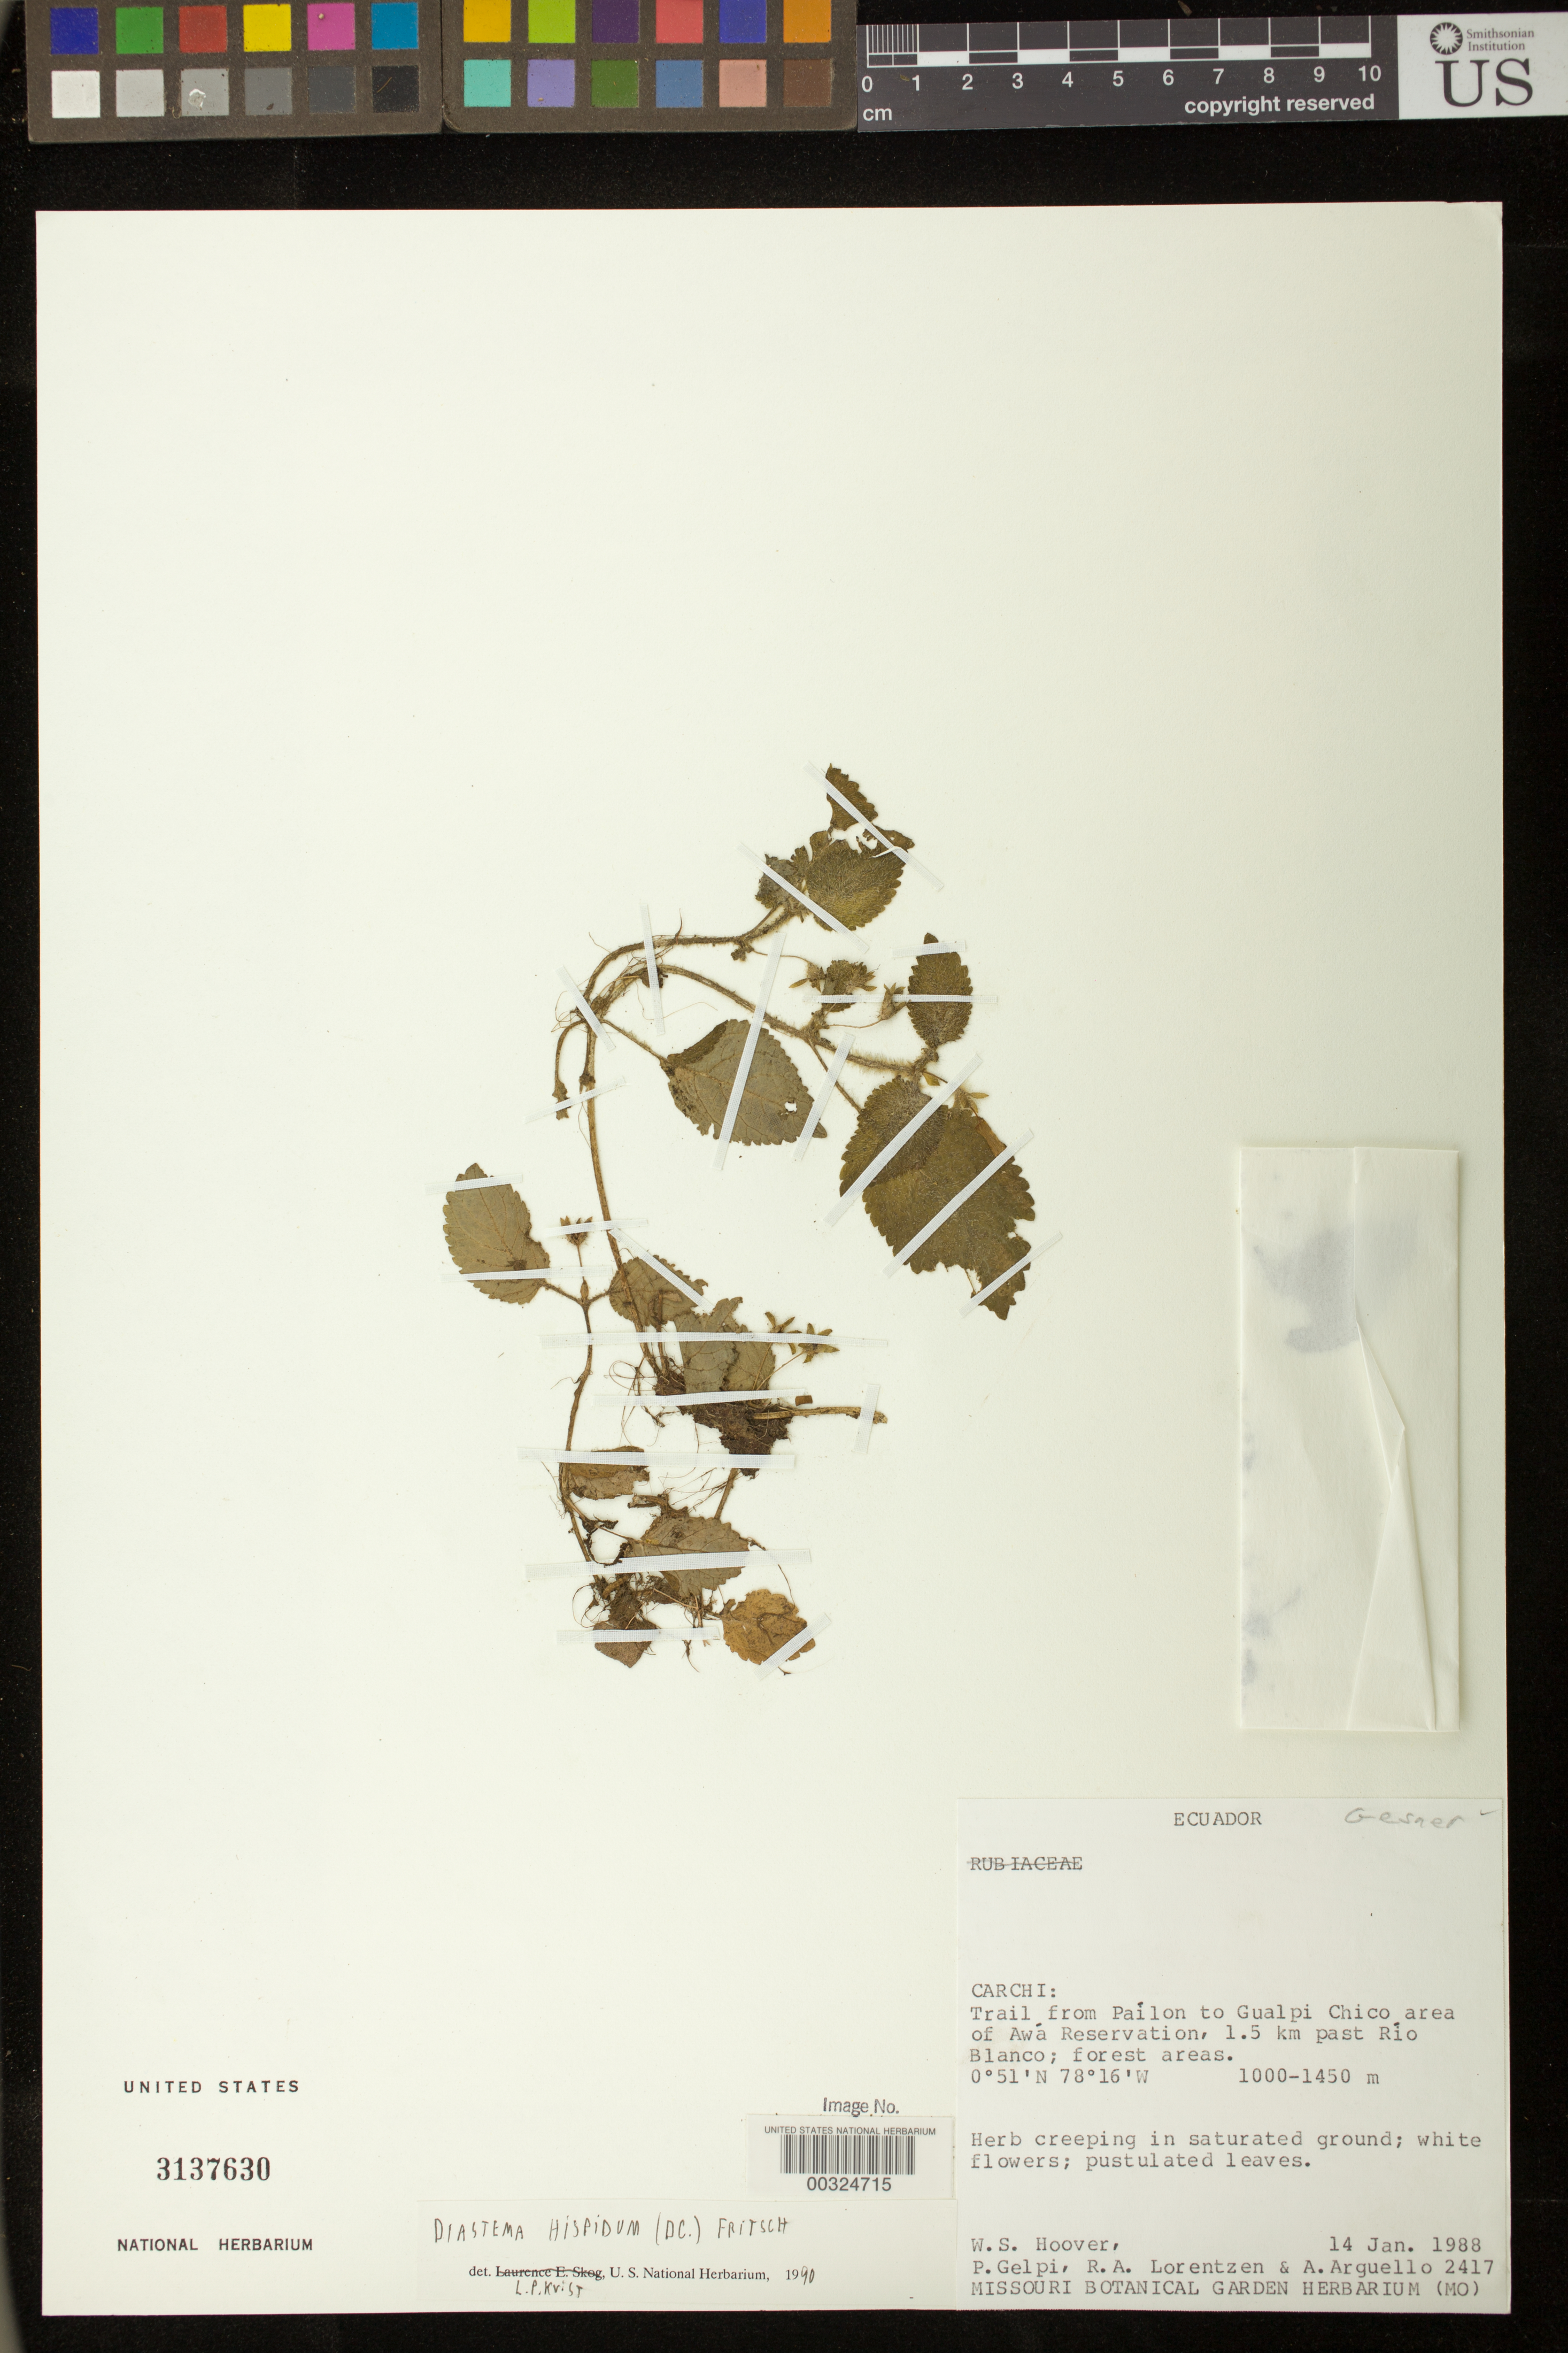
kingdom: Plantae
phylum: Tracheophyta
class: Magnoliopsida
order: Lamiales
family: Gesneriaceae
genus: Diastema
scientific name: Diastema hispidum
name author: (DC.) Fritsch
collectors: W. S. Hoover, P. Gelpi, R. Lorentzen & A. Arguello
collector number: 2417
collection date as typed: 14 Jan 1988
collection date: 1988-01-14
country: Ecuador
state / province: Carchi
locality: Trail from Pailon to Gualpi Chico area of Awa reservation, 1.5 km past Rio Blanco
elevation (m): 1000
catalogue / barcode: US 3137630